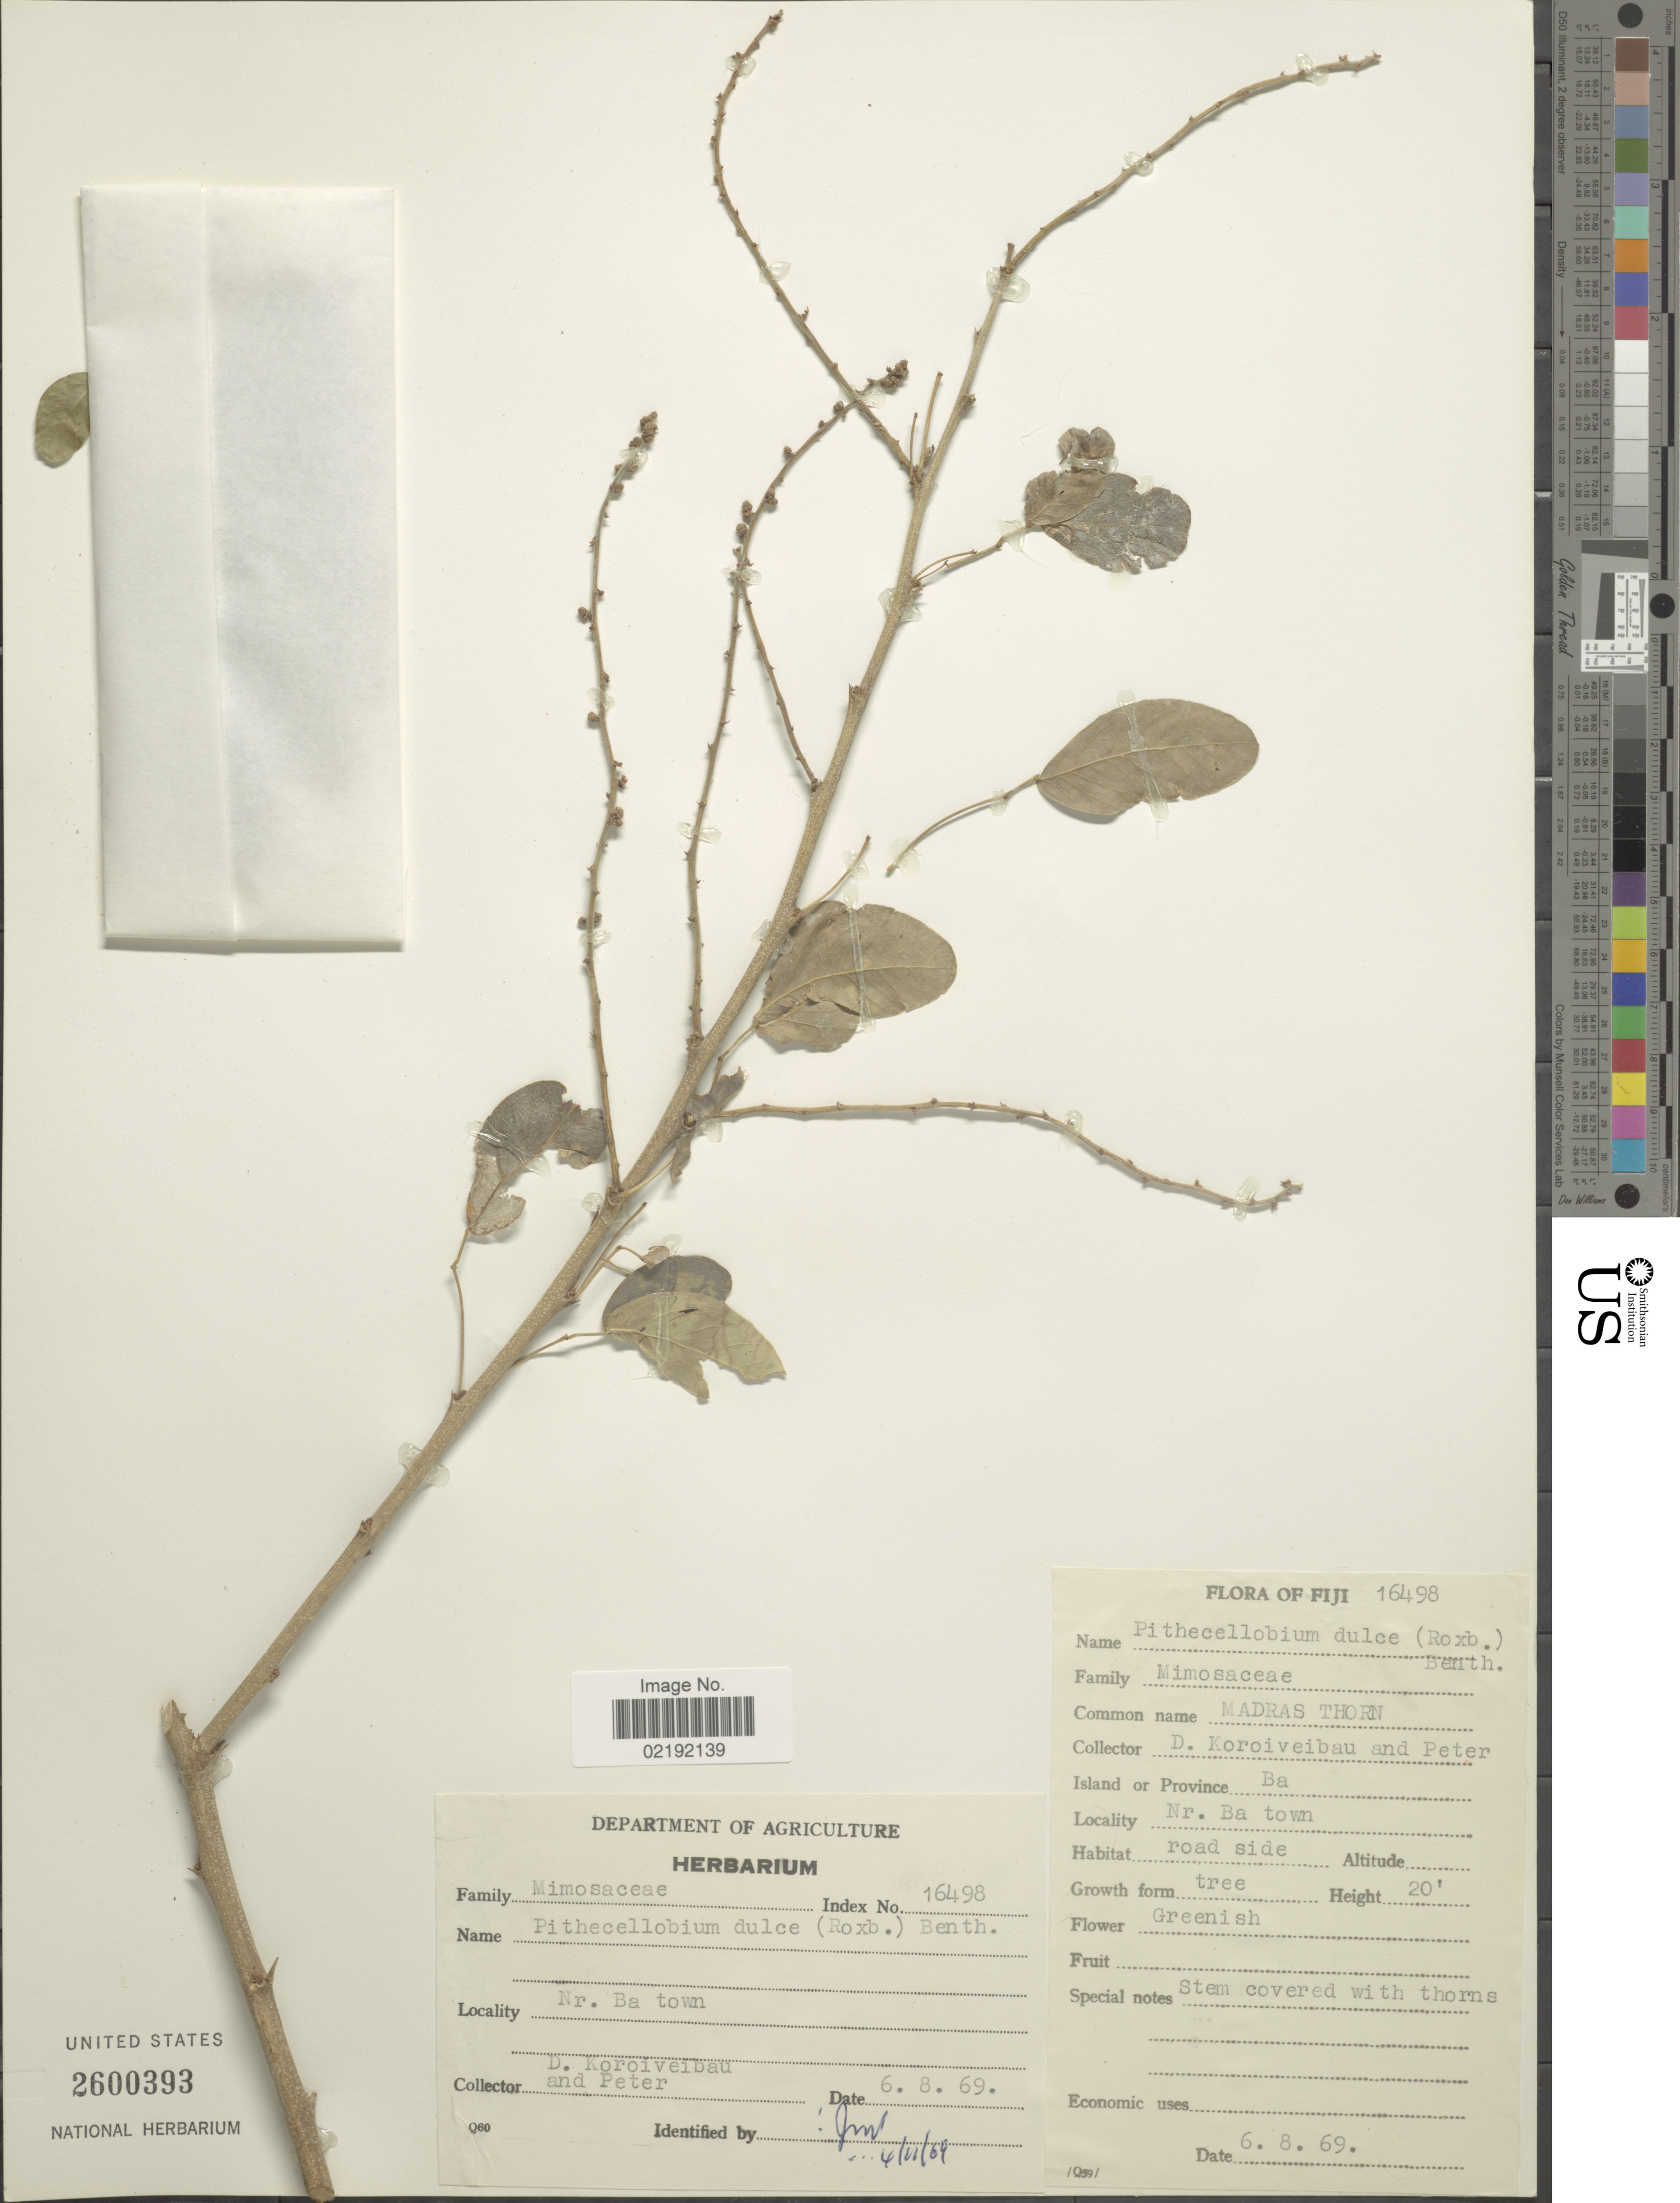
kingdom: Plantae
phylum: Tracheophyta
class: Magnoliopsida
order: Fabales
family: Fabaceae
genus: Pithecellobium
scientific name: Pithecellobium dulce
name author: (Roxb.) Benth.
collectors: D. Koroiveibau & Peter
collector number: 16498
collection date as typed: Transcribed d/m/y: 6/8/69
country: Fiji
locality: Nr. Ba town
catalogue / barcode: US 2600393